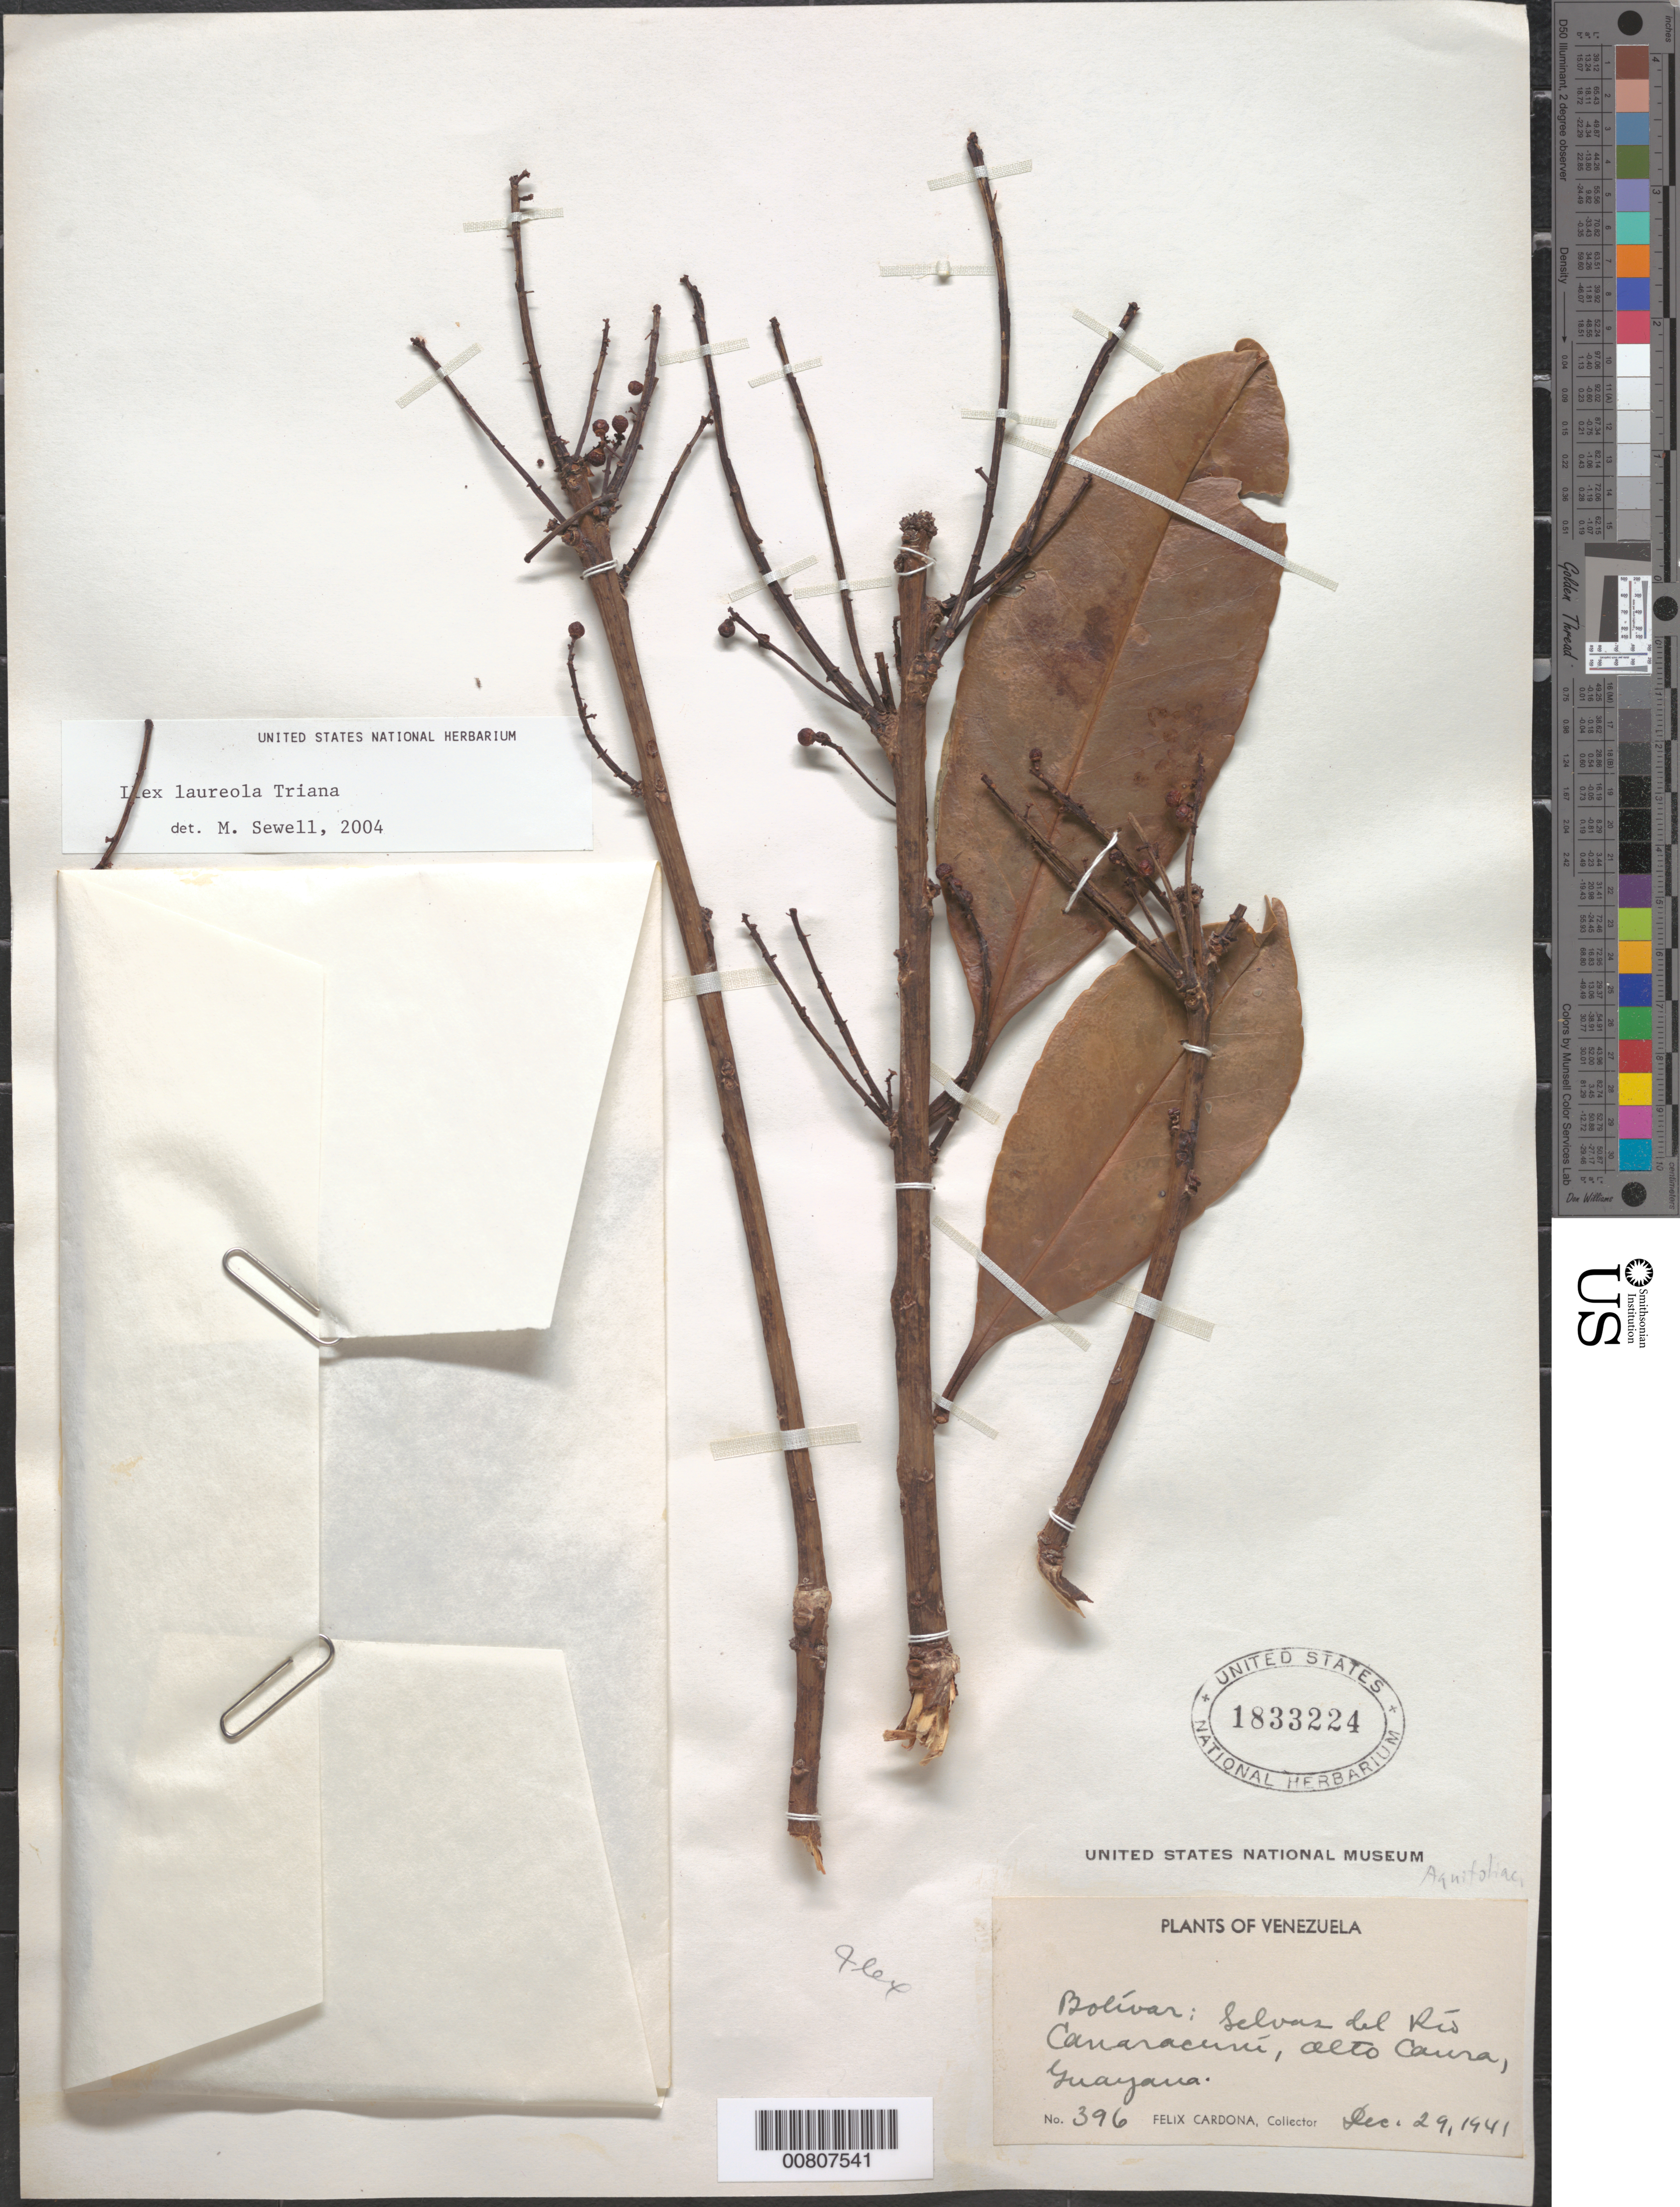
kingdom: Plantae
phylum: Tracheophyta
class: Magnoliopsida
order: Aquifoliales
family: Aquifoliaceae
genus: Ilex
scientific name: Ilex laureola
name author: Triana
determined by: Sewell, M.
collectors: F. Cardona Puig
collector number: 396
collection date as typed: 29-Dec-41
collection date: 1941-12-29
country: Venezuela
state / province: Bolívar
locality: Río Carraracuní, Alto Caura, Guayana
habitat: Selvas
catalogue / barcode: US 1833224